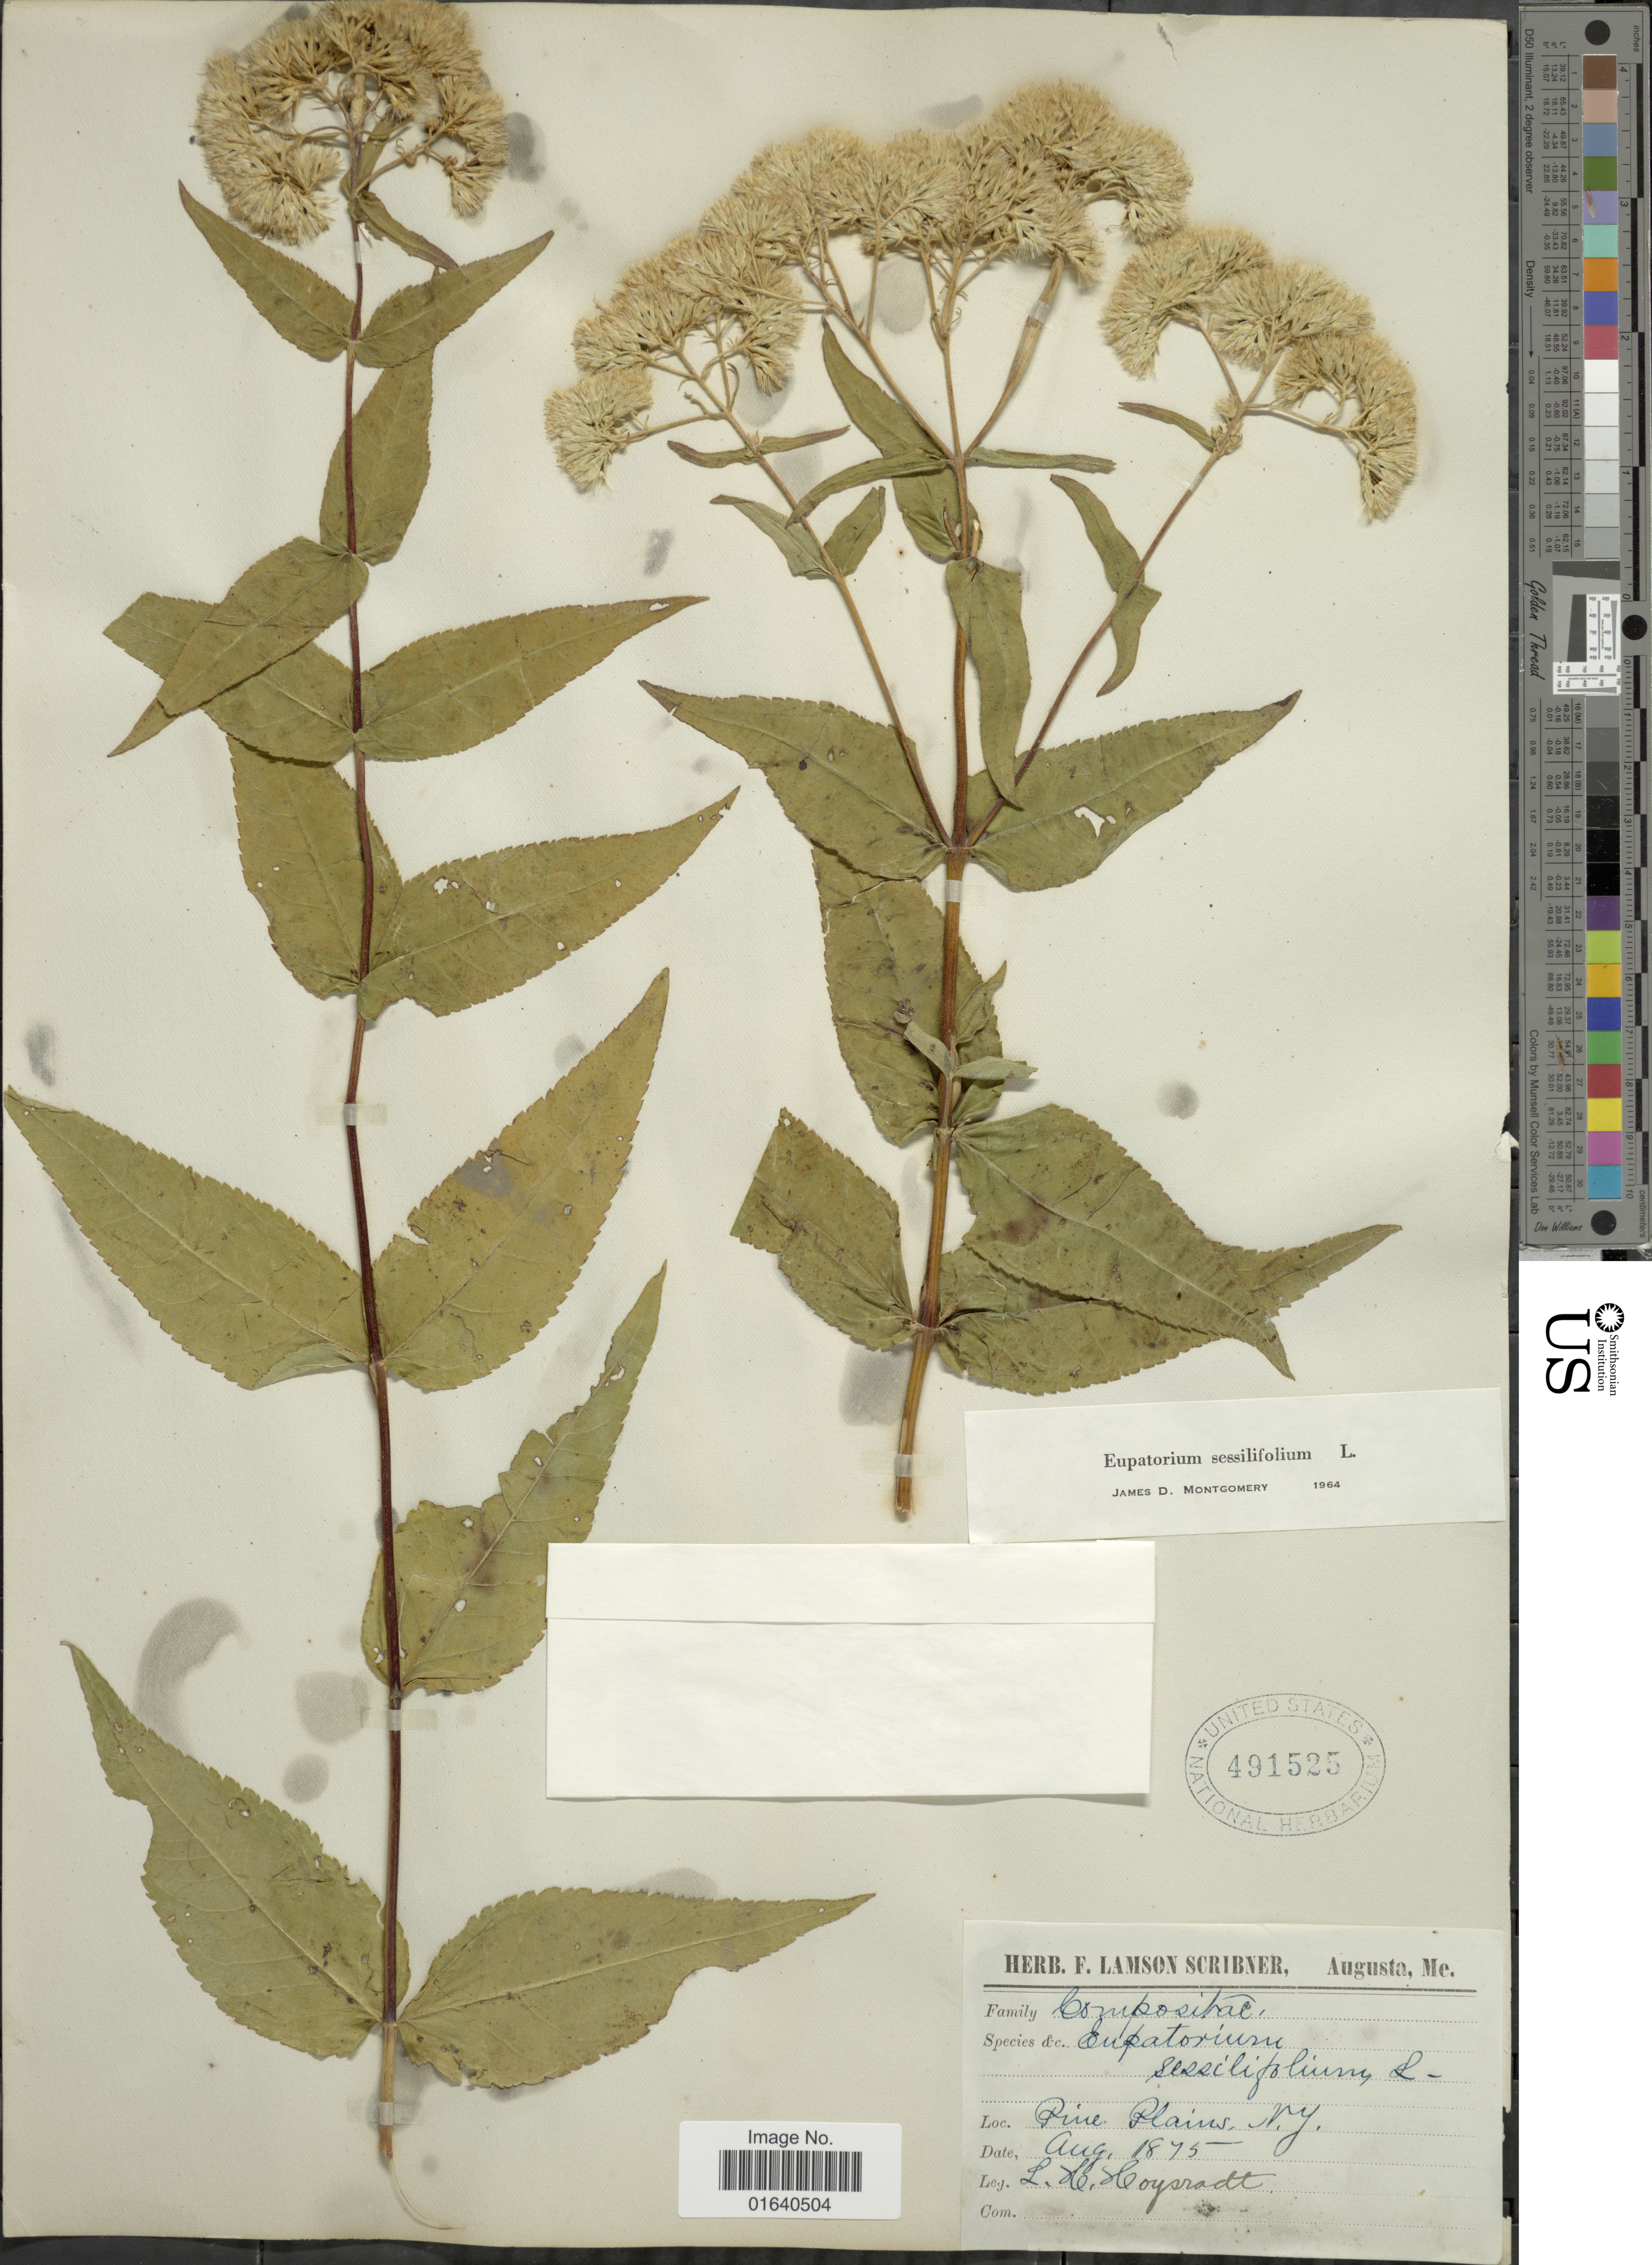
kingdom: Plantae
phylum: Tracheophyta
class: Magnoliopsida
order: Asterales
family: Asteraceae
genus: Eupatorium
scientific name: Eupatorium sessilifolium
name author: L.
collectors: L. Hoysradt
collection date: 1875-08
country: United States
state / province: New Jersey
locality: Pine Plains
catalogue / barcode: US 491525